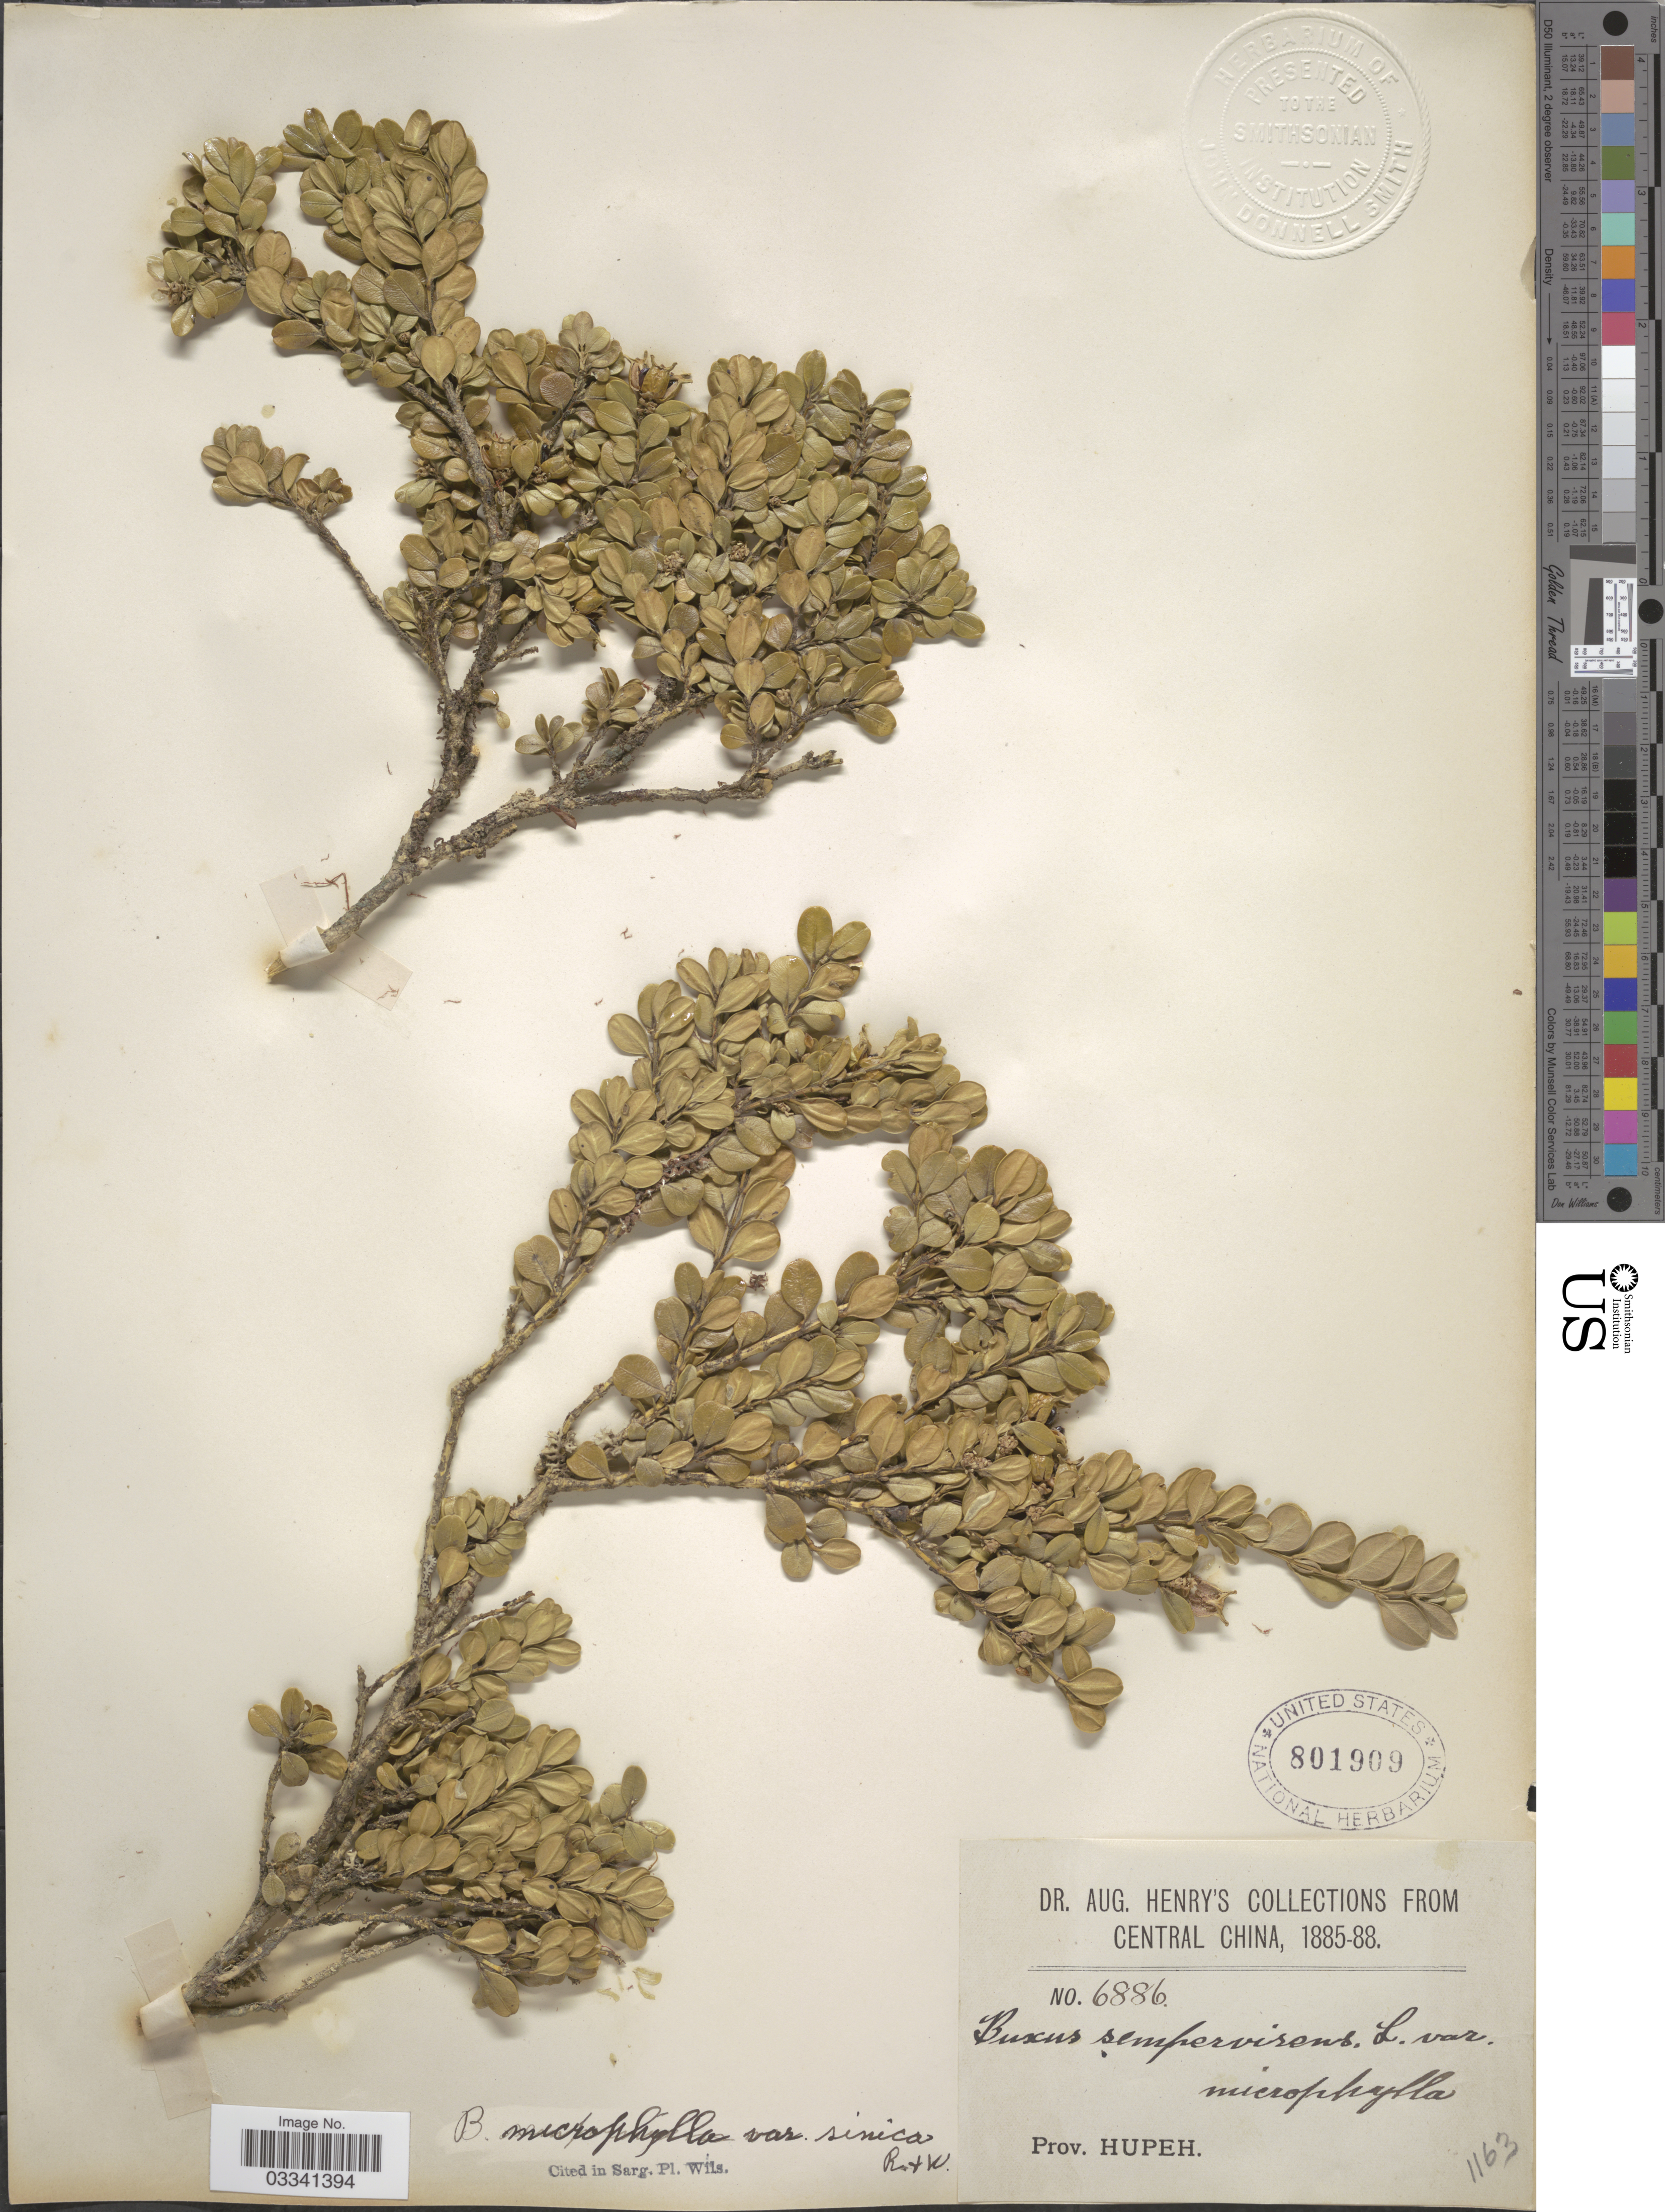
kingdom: Plantae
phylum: Tracheophyta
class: Magnoliopsida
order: Buxales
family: Buxaceae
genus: Buxus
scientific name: Buxus microphylla var. sinica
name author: Rehder & E.H. Wilson in Sarg.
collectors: A. Henry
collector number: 6886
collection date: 1885/1888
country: China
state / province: Hubei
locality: Central China. Prov. Hupeh.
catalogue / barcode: US 801909